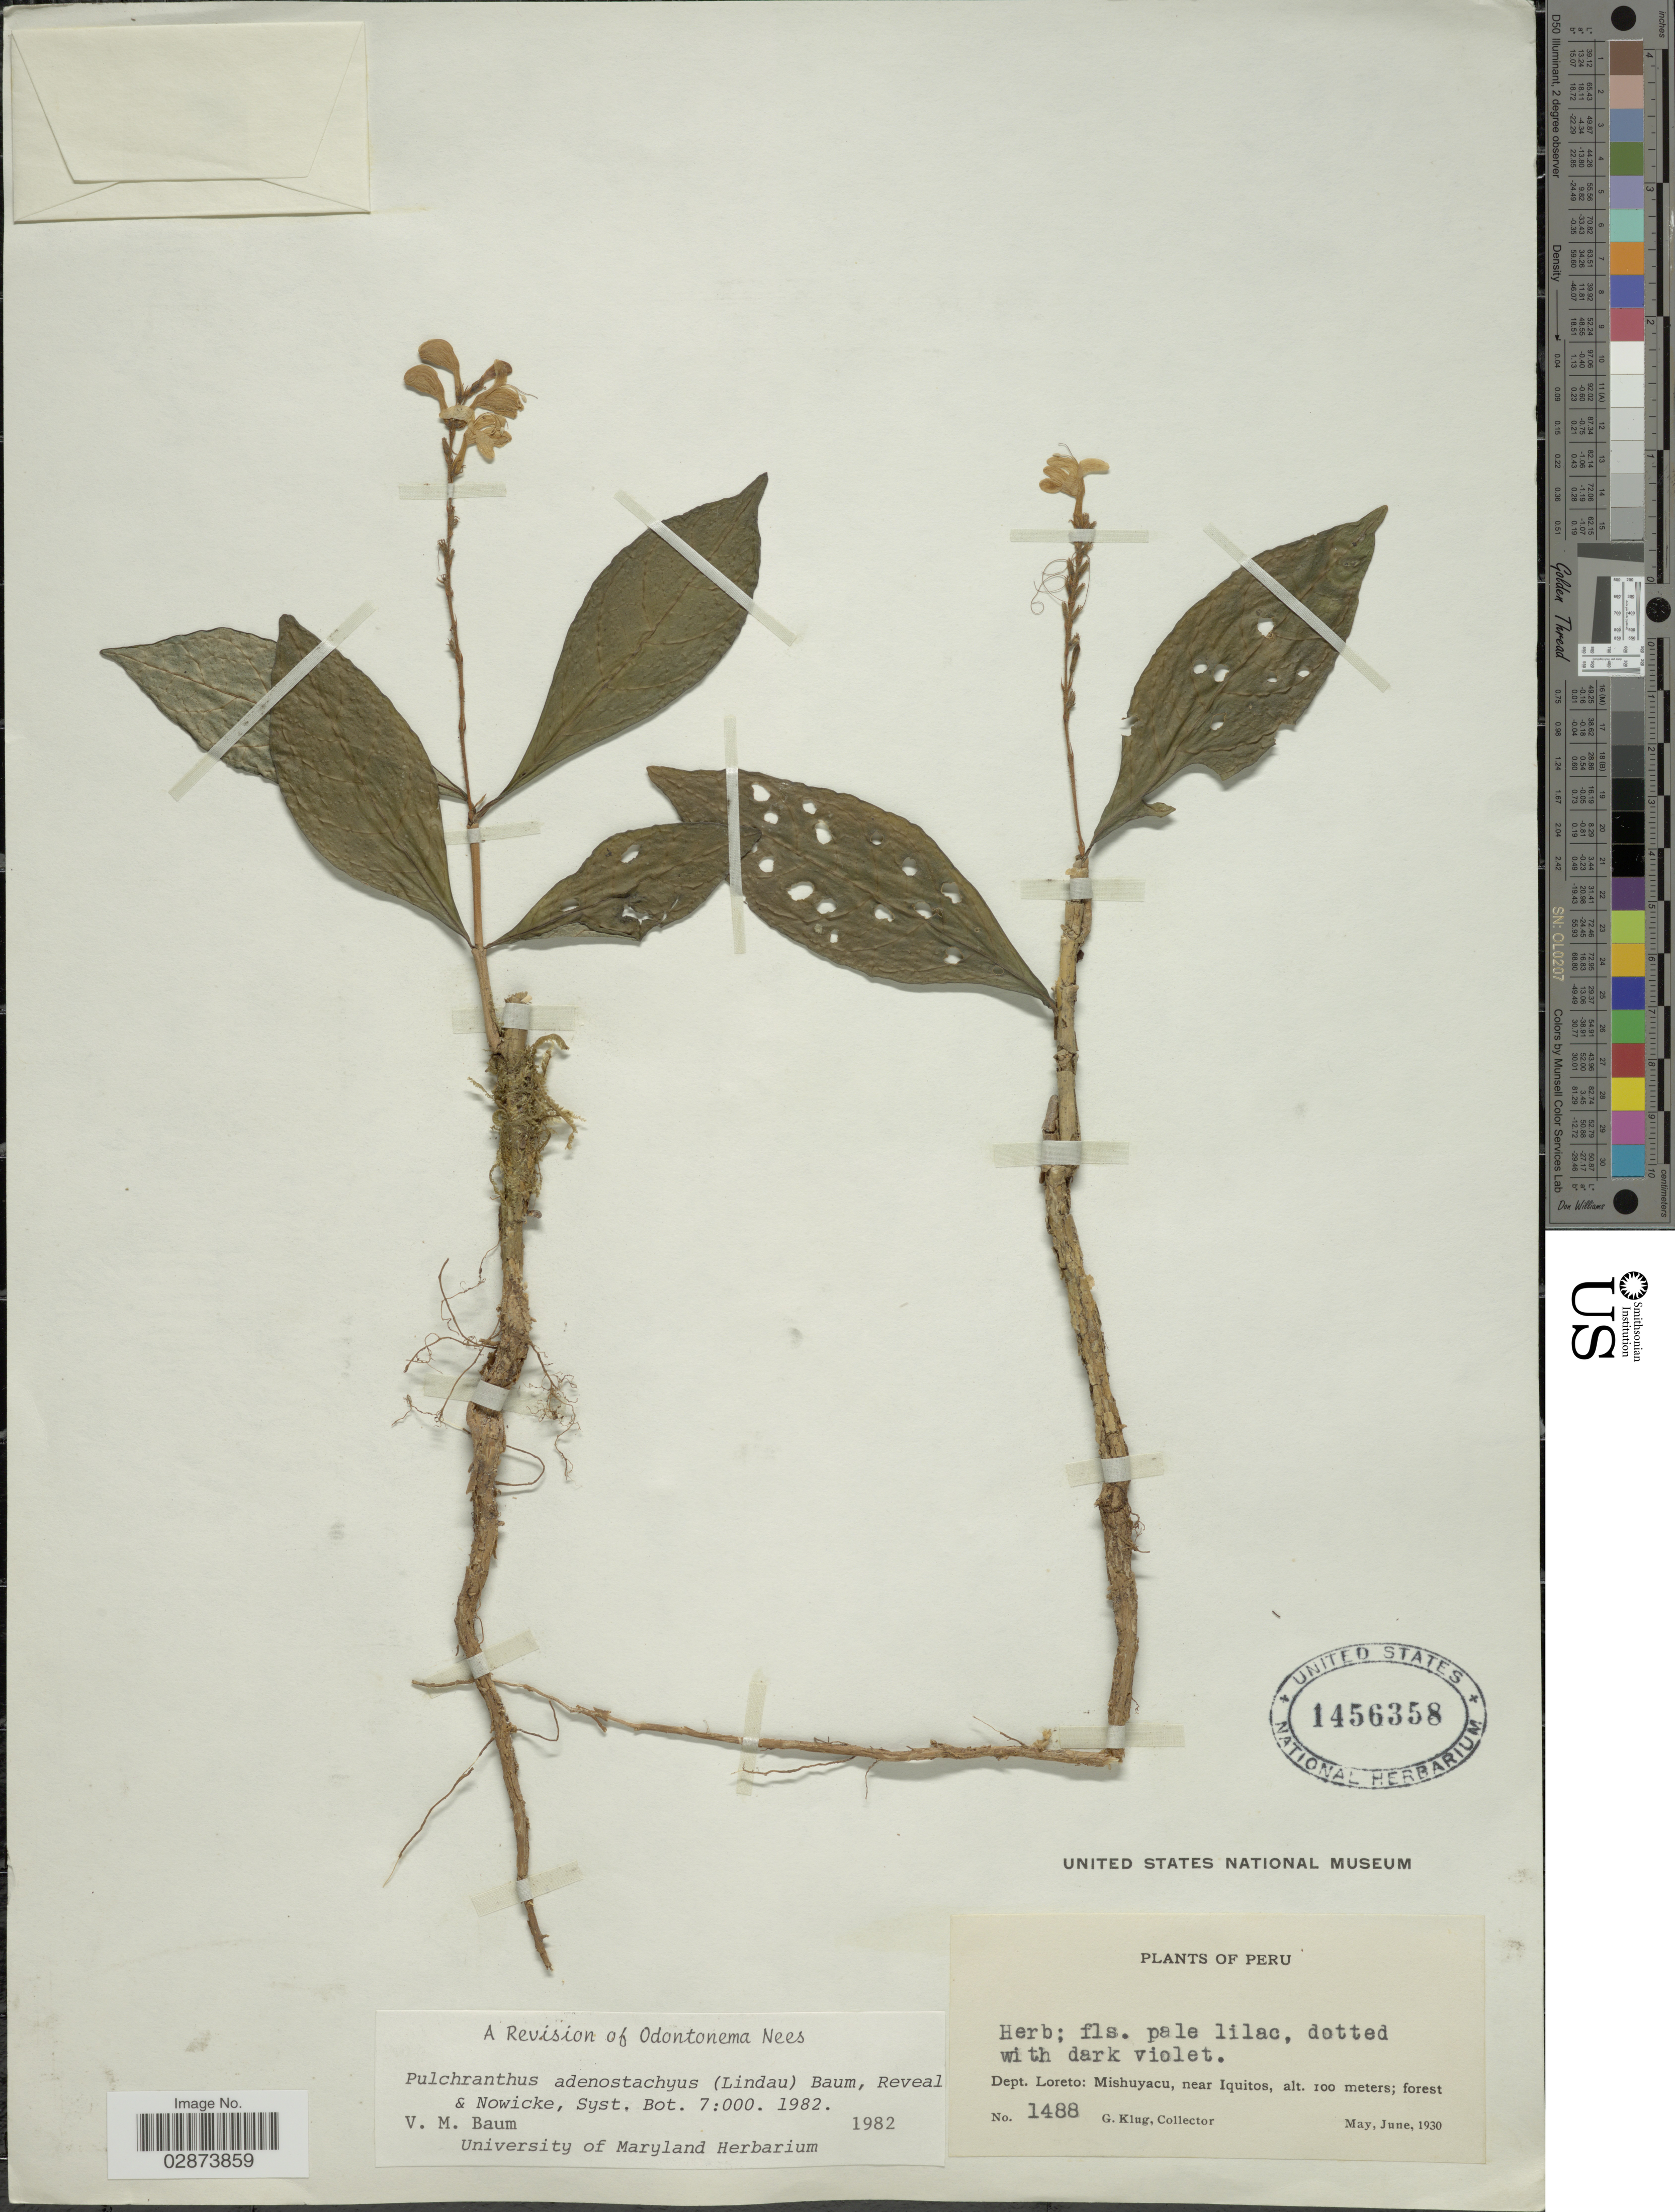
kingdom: Plantae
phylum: Tracheophyta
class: Magnoliopsida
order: Lamiales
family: Acanthaceae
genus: Pulchranthus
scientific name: Pulchranthus adenostachyus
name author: (Lindau) V.M. Baum et al.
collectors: G. Klug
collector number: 1488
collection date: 1930-05/1930-06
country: Peru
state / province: Loreto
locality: Dept. Loreto: Mishuyacu, near Iquitos.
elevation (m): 100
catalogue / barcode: US 1456358